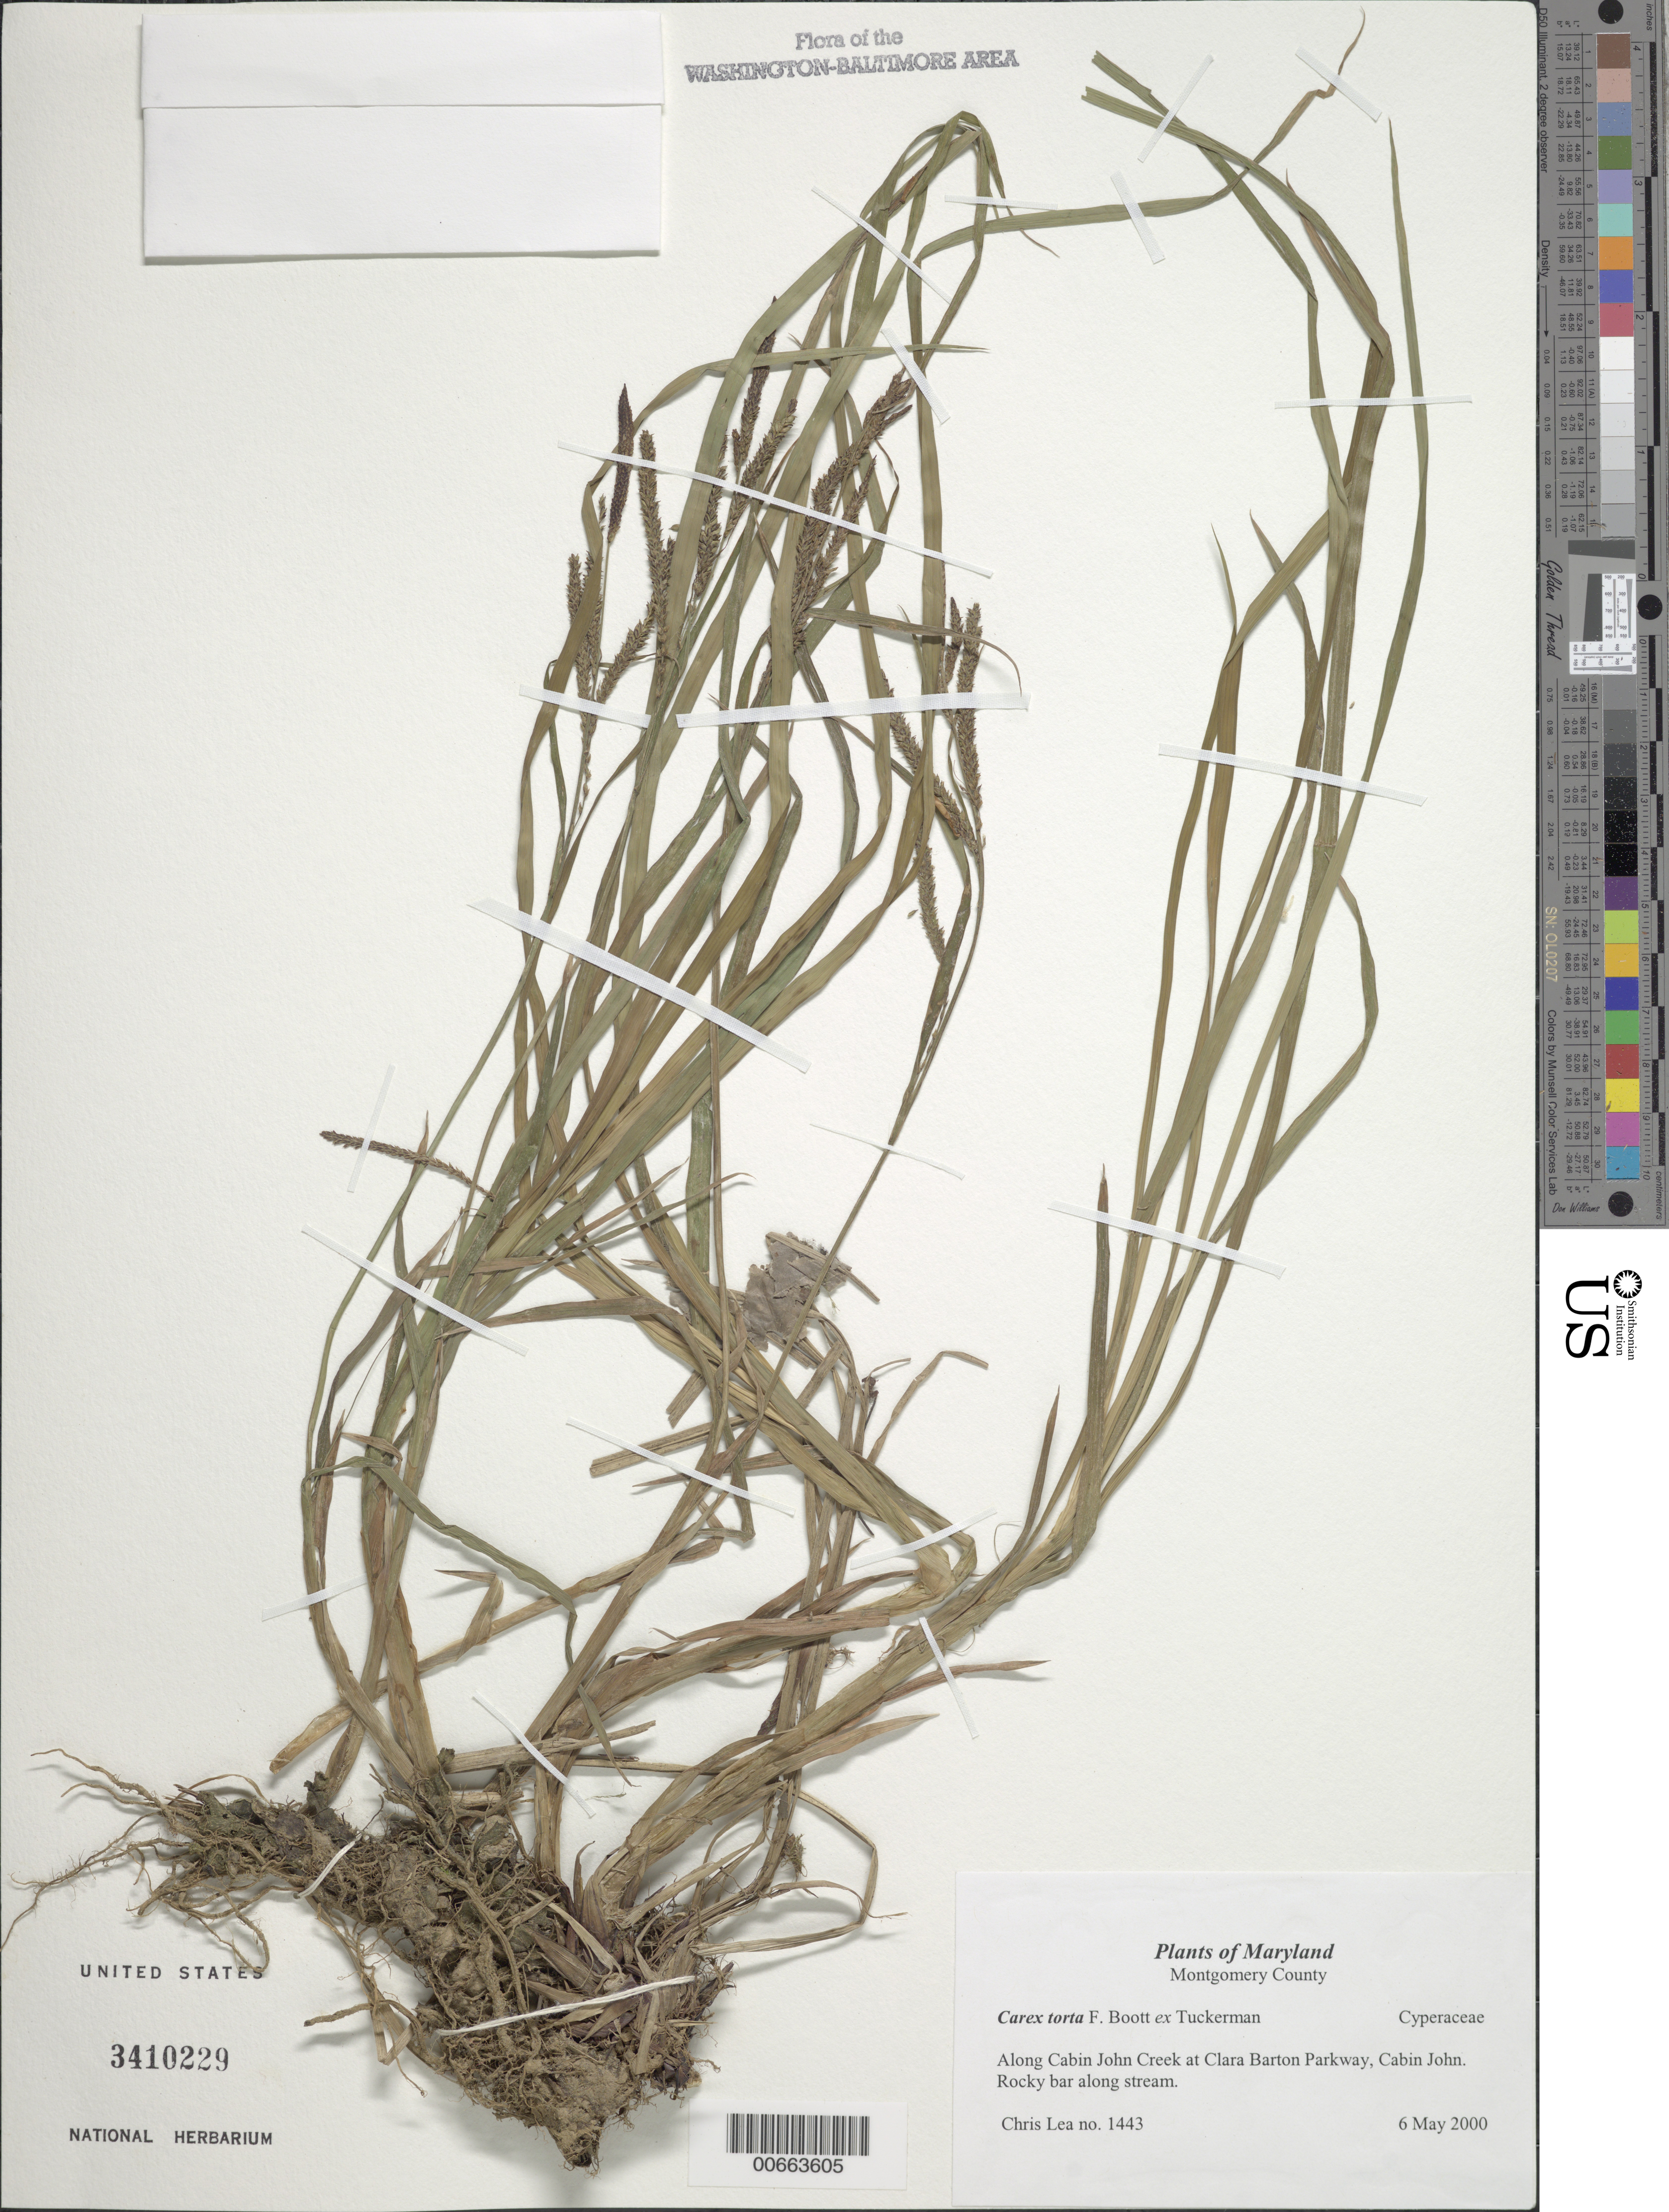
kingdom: Plantae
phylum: Tracheophyta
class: Liliopsida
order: Poales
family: Cyperaceae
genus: Carex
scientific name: Carex torta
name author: Boott ex Tuck.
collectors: C. Lea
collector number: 1443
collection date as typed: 06 May 2000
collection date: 2000-05-06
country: United States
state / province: Maryland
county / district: Montgomery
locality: Along Cabin John Creek at Clara Barton Parkway, Cabin John.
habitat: Rocky bar along stream.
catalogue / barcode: US 3410229